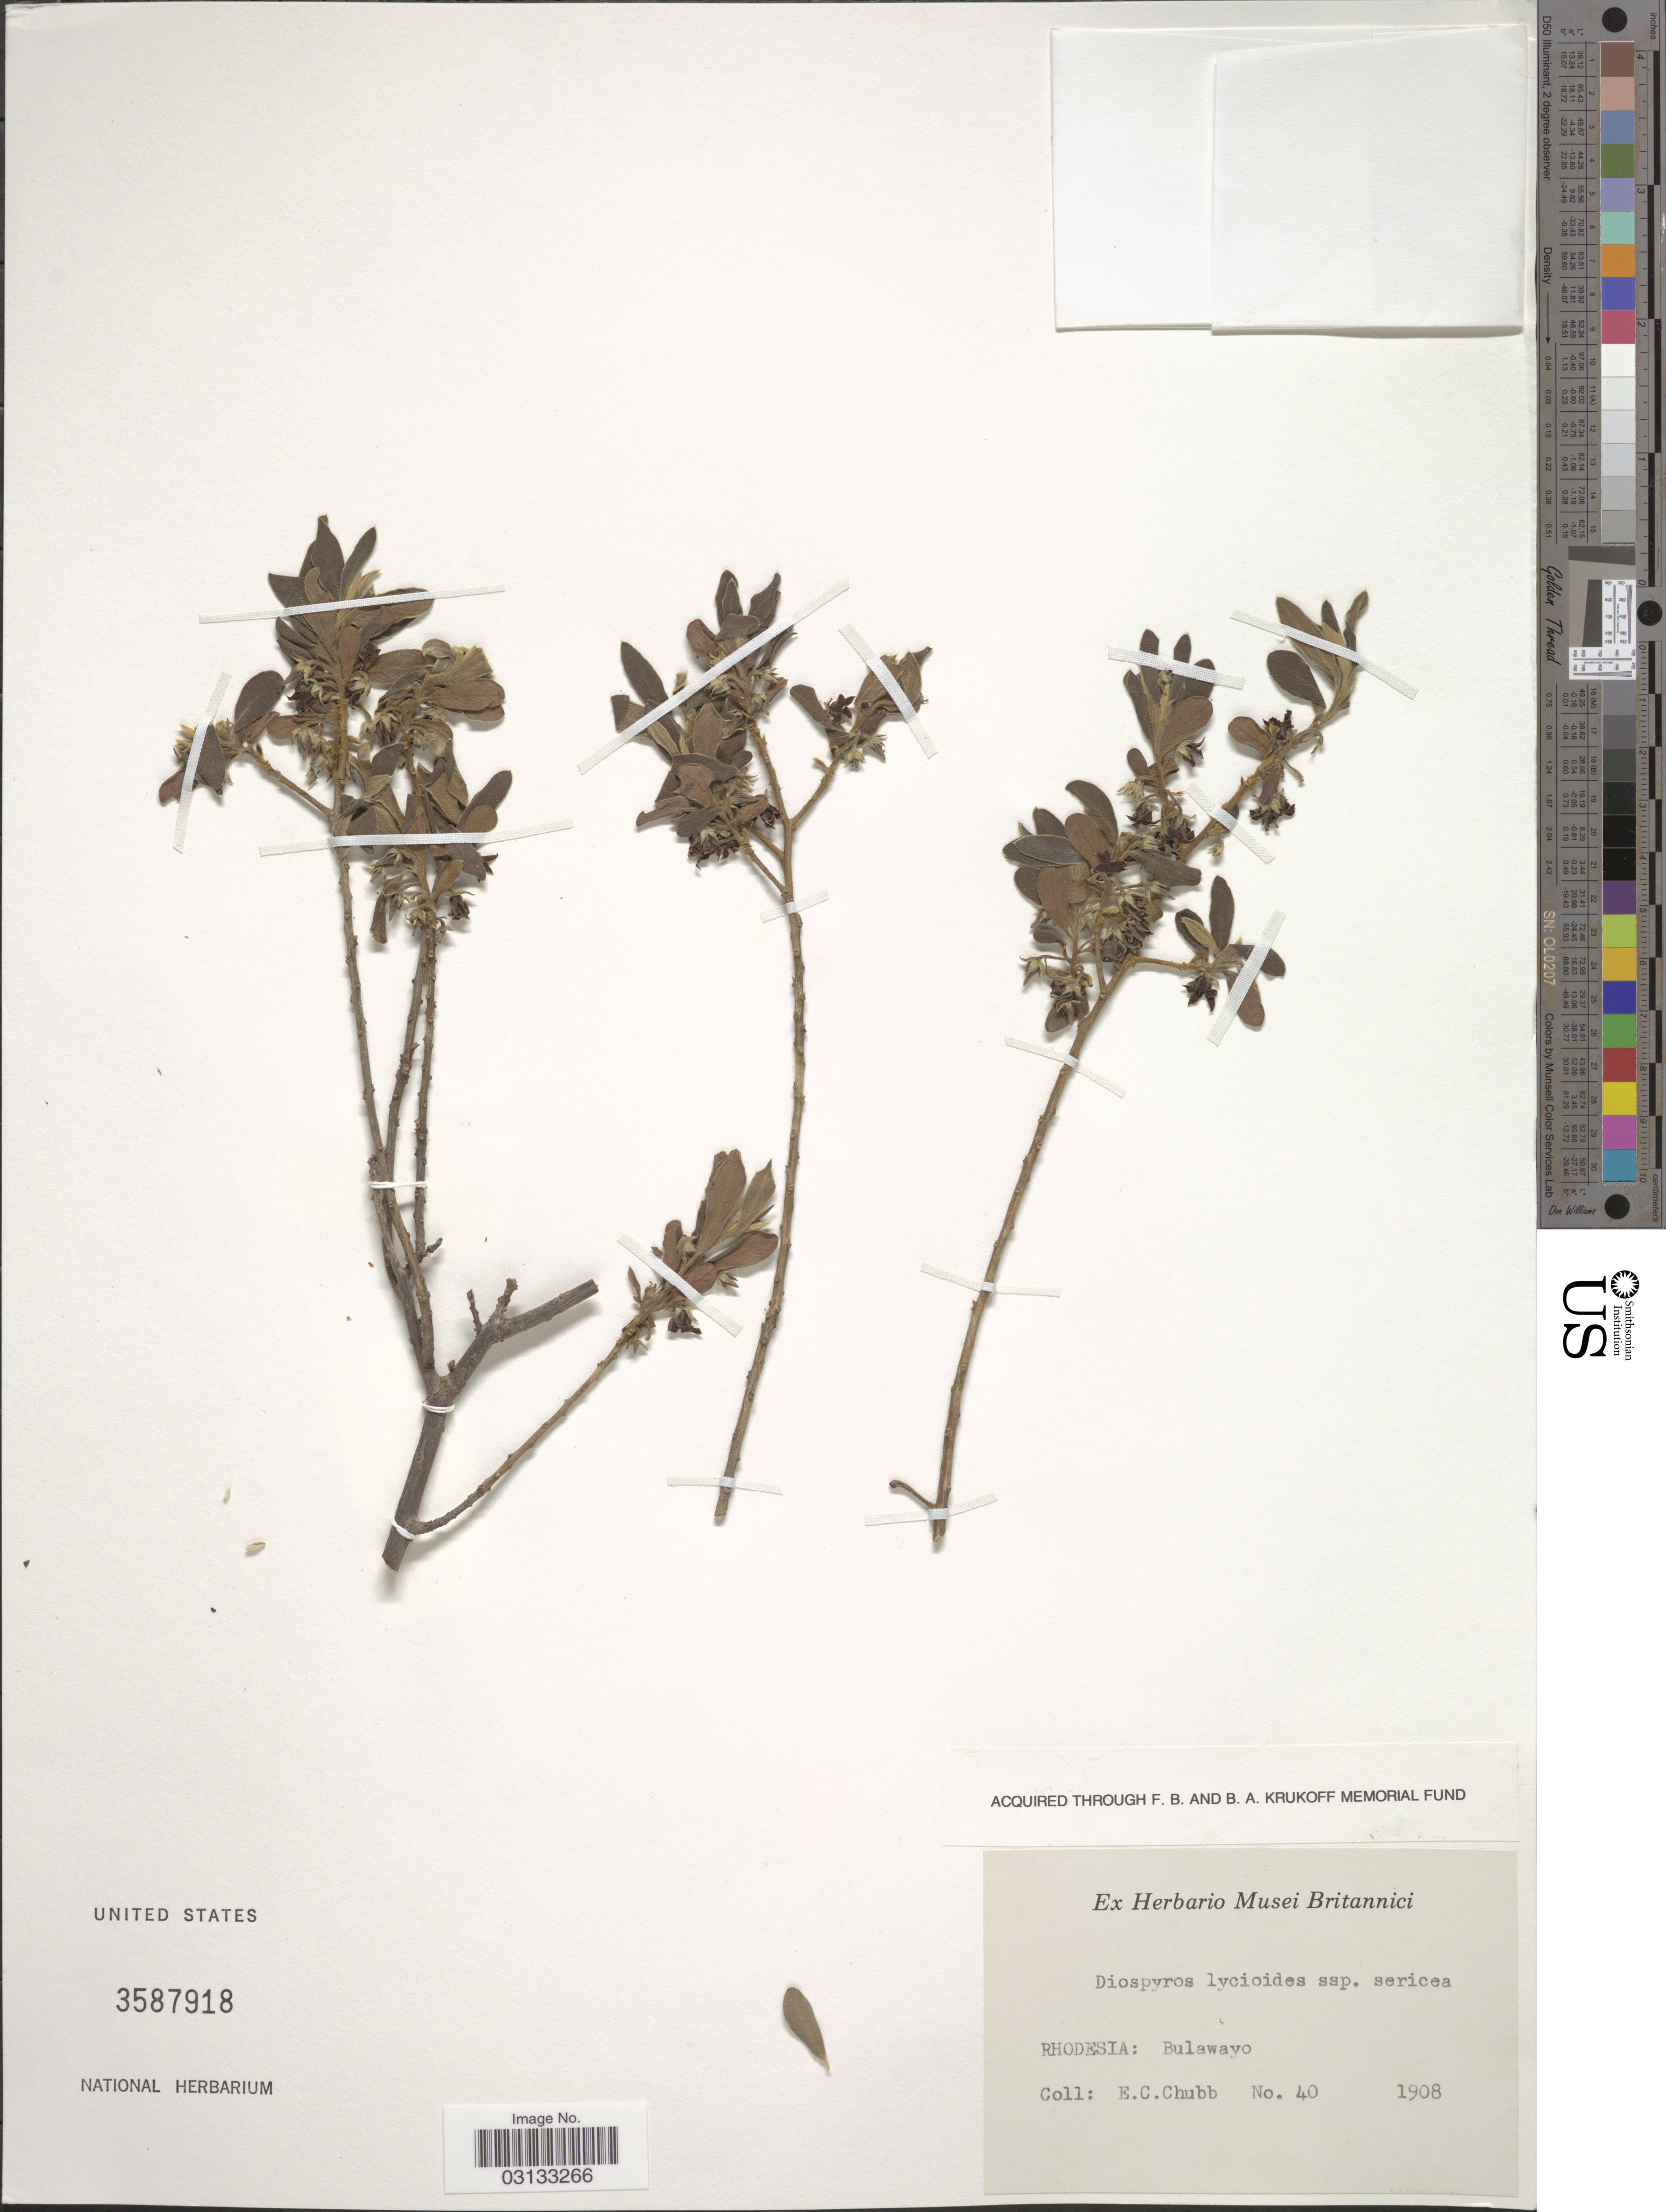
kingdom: Plantae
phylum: Tracheophyta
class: Magnoliopsida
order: Ericales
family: Ebenaceae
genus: Diospyros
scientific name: Diospyros lycioides subsp. sericea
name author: Desf.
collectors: E. Chubb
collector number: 40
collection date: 1908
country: Zimbabwe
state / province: Bulawayo (city)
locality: Rhodesia: Bulawayo.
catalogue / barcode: US 3587918